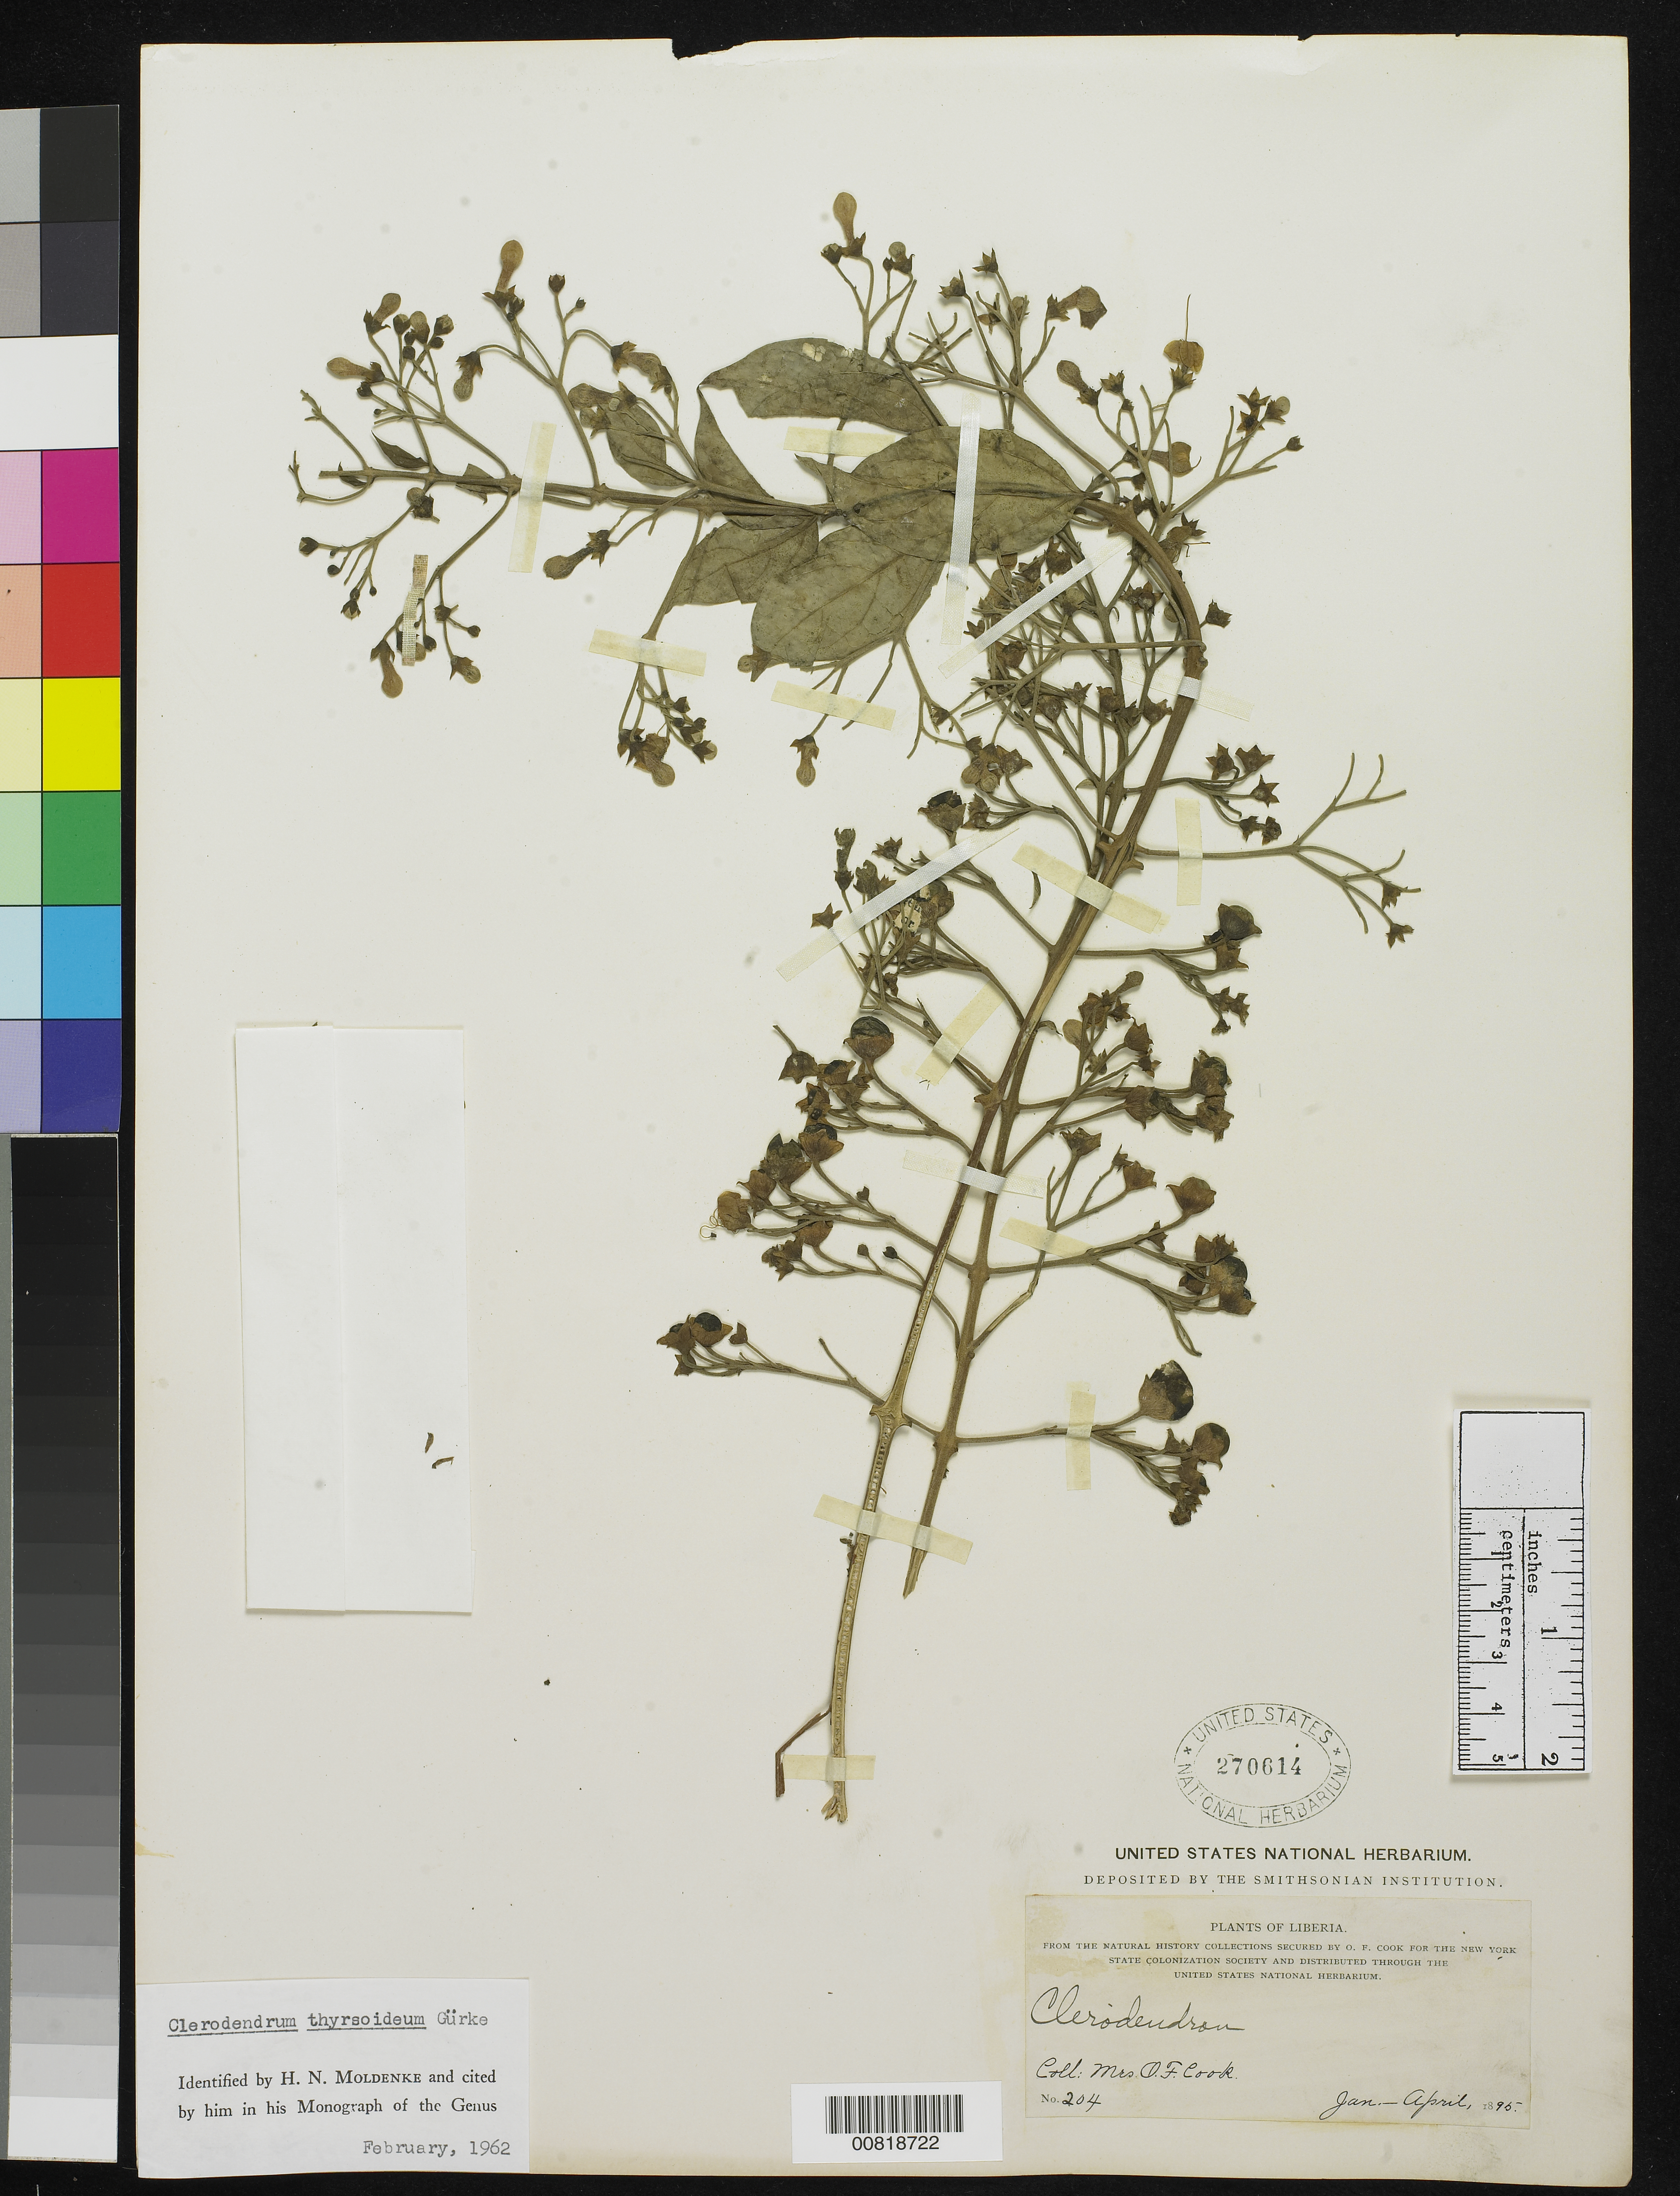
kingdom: Plantae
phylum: Tracheophyta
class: Magnoliopsida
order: Lamiales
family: Lamiaceae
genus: Clerodendrum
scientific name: Clerodendrum thyrsoideum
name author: Gürke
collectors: Alice C. Cook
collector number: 204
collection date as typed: Jan 1895 to -- Apr 1895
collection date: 1895-01/1895-04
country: Liberia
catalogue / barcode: US 270614